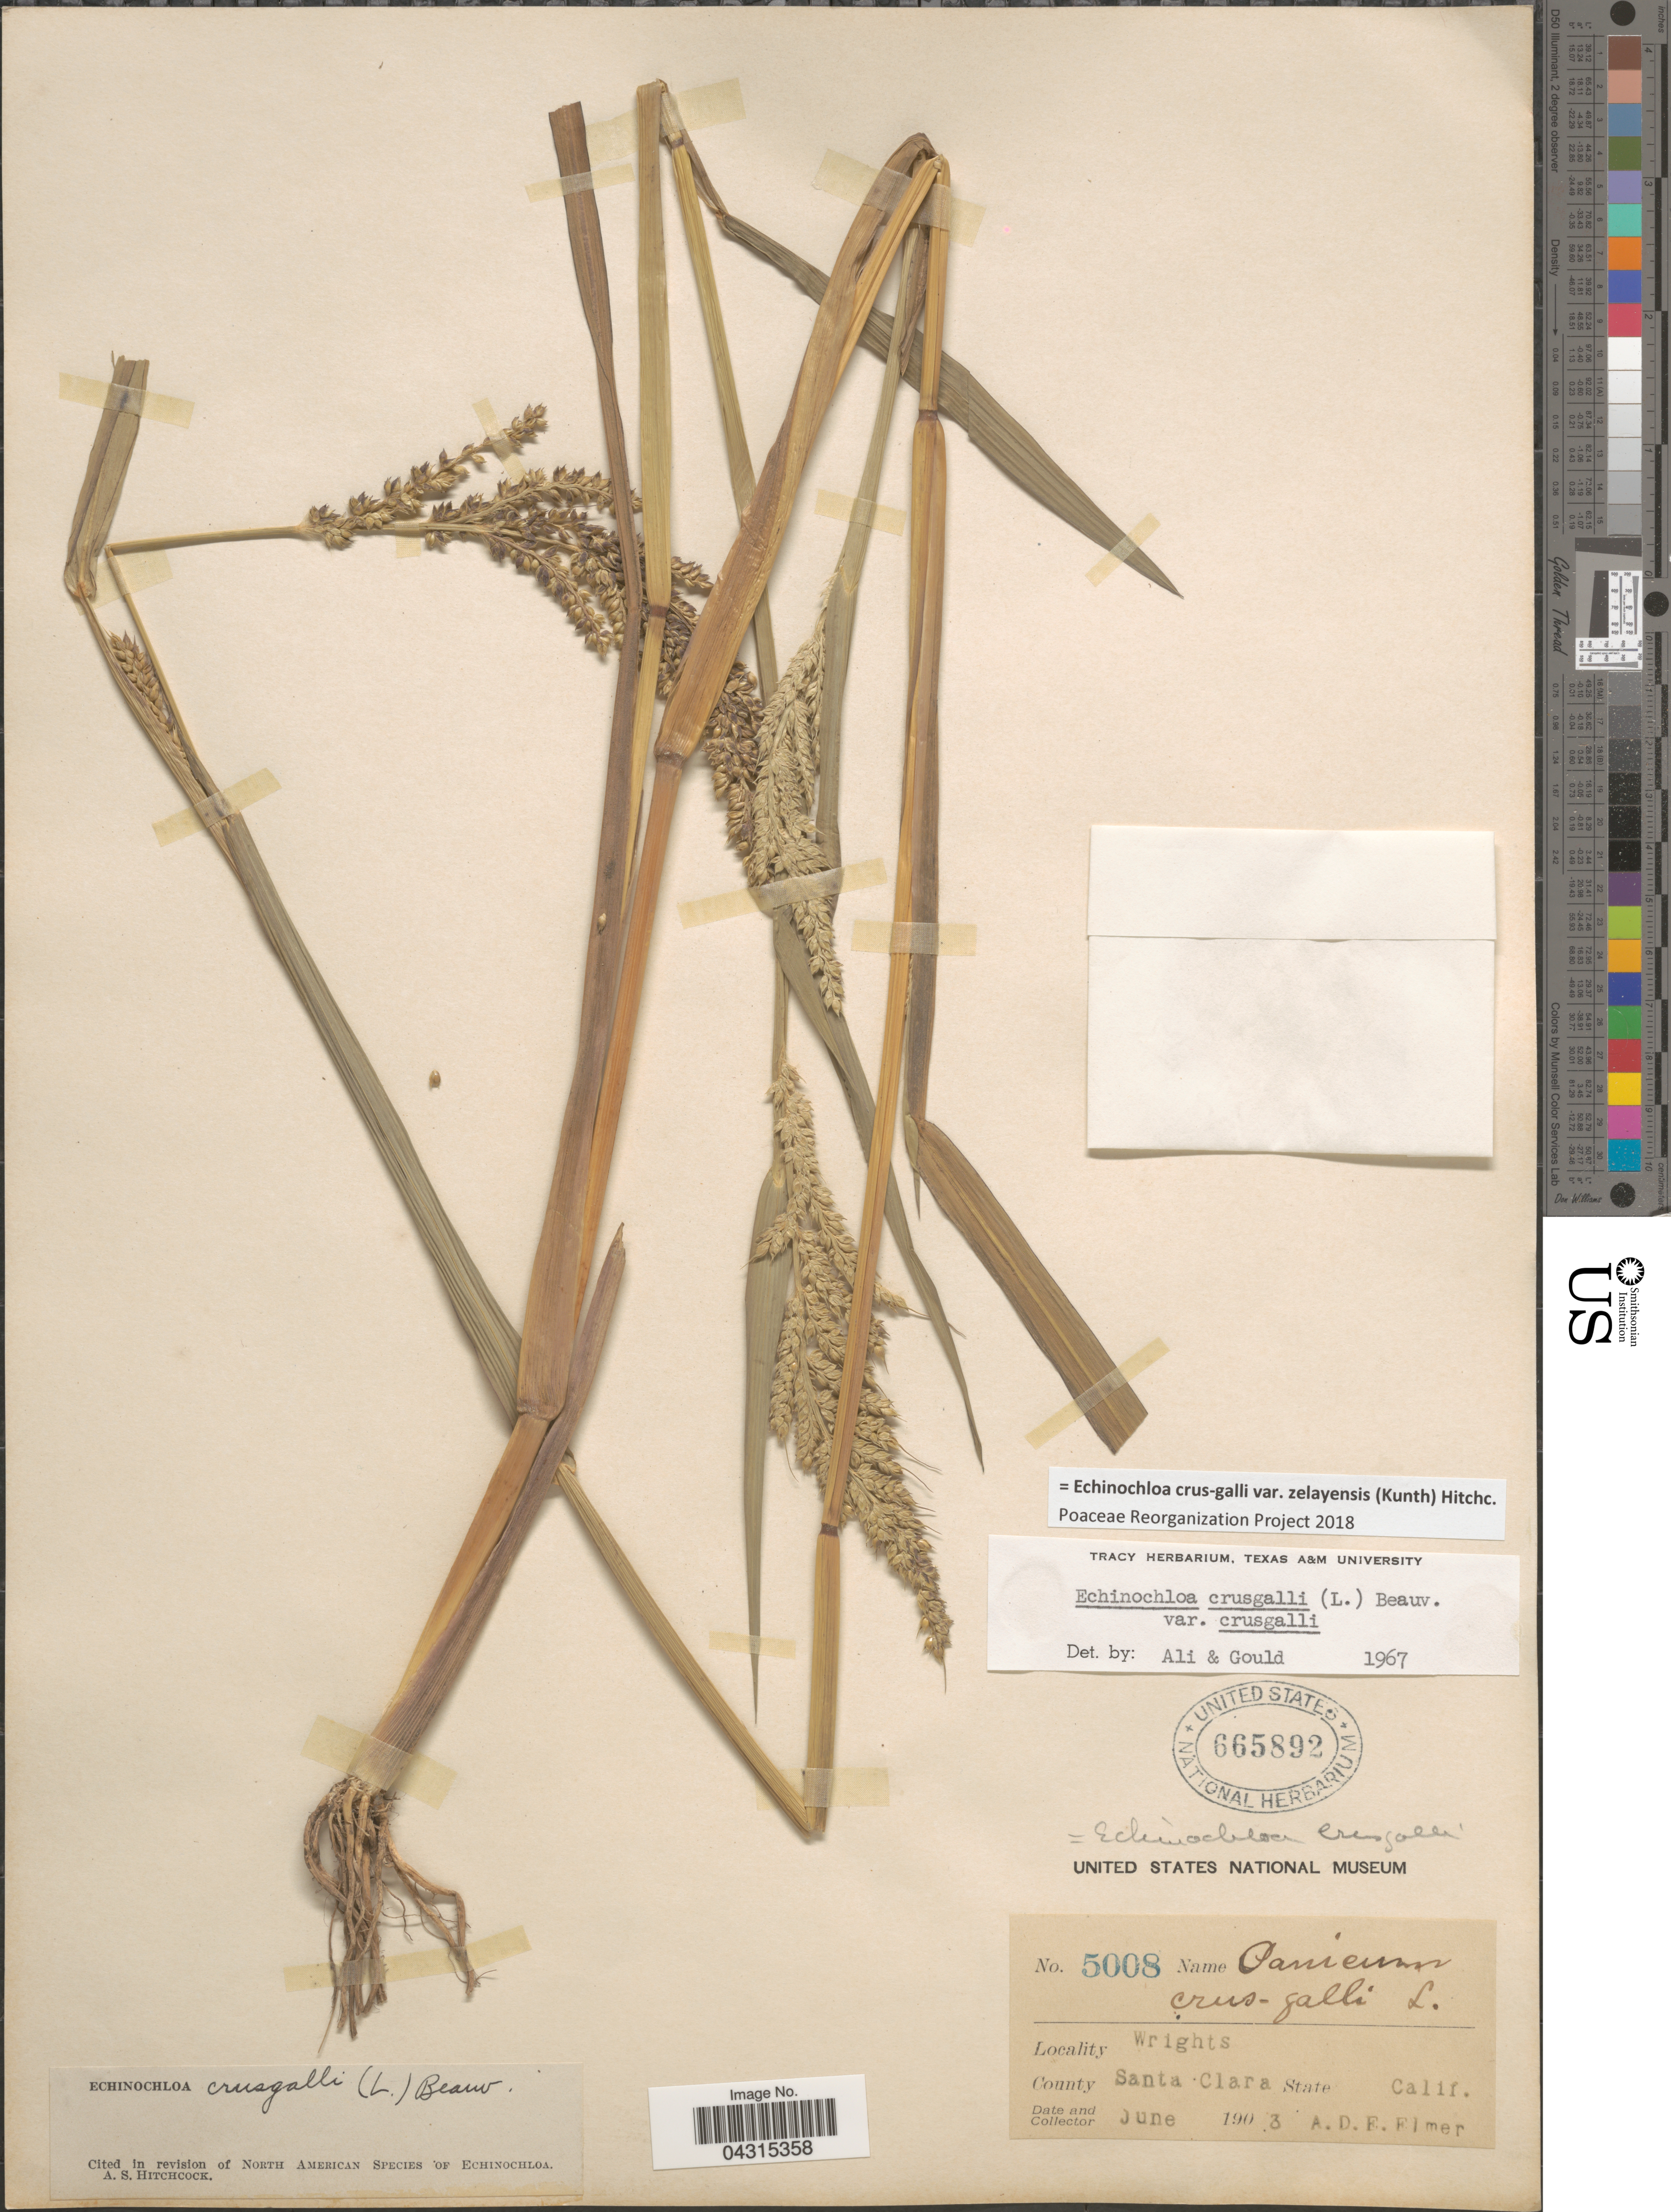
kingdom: Plantae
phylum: Tracheophyta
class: Liliopsida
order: Poales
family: Poaceae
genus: Echinochloa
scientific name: Echinochloa crus-galli var. zelayensis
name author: (Kunth) Hitchc.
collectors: A. D. E. Elmer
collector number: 5008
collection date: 1903-06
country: United States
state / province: California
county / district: Santa Clara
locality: Wrights. County Santa Clara.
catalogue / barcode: US 665892